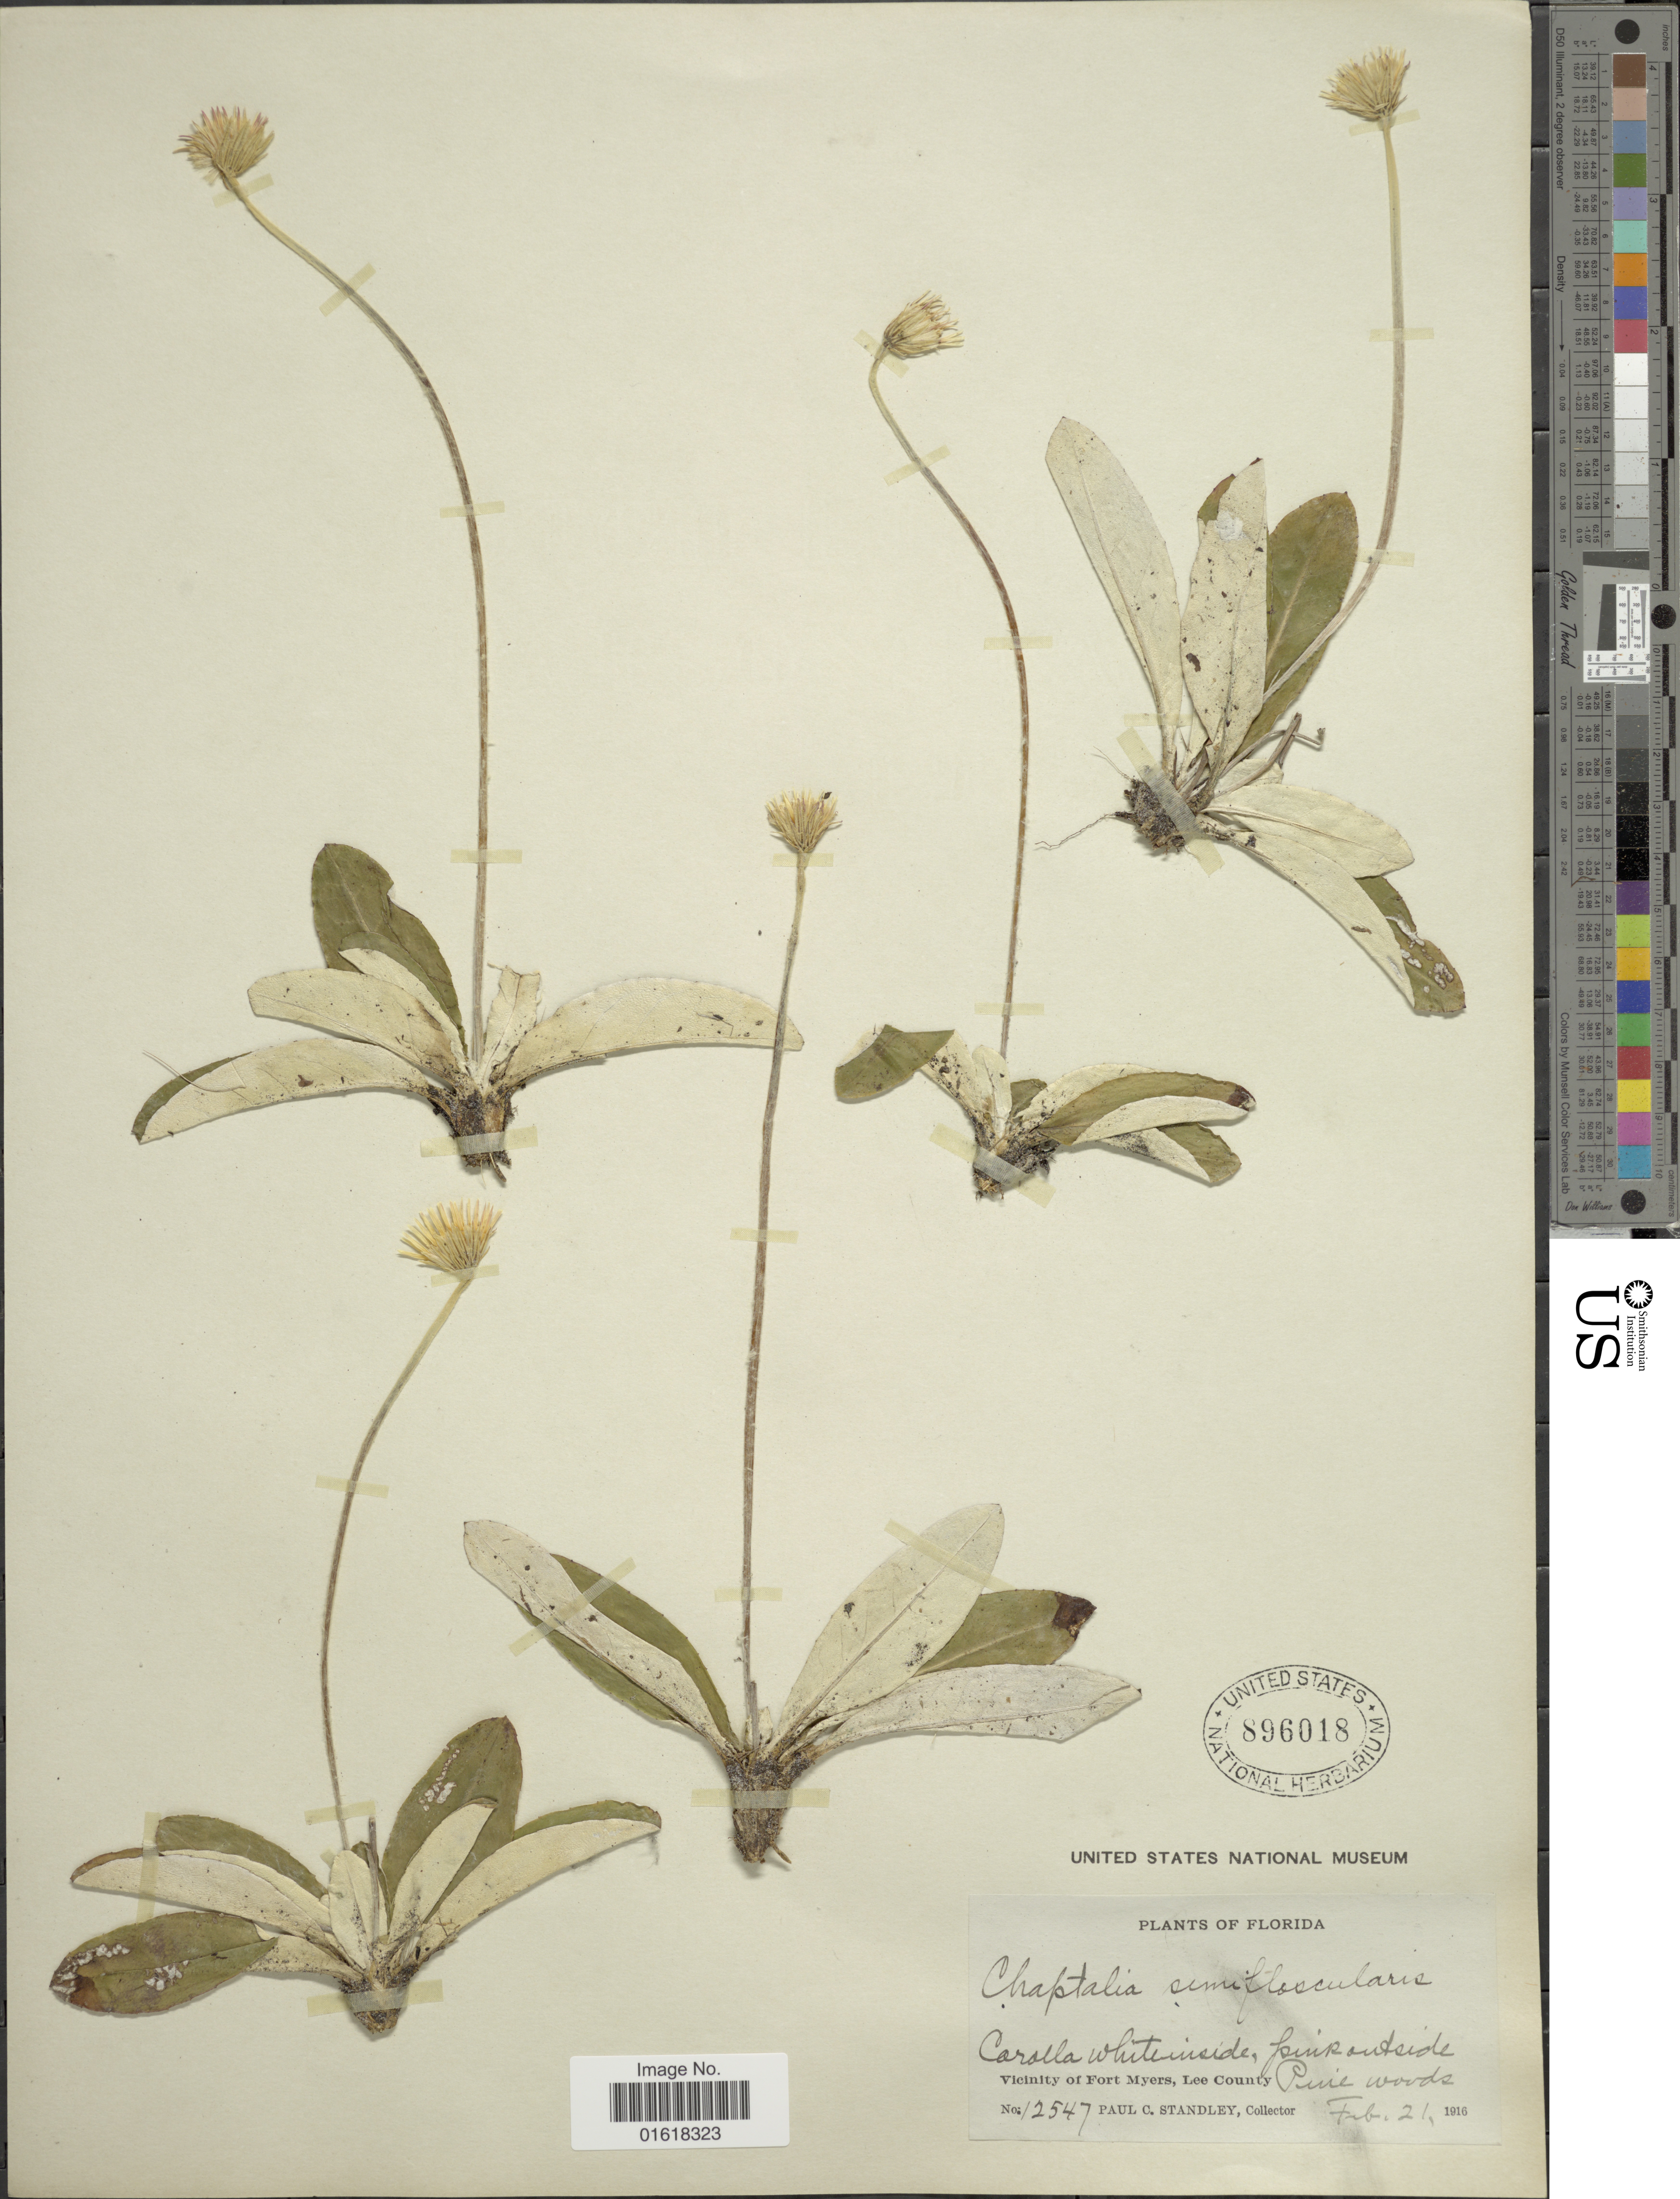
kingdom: Plantae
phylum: Tracheophyta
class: Magnoliopsida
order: Asterales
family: Asteraceae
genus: Chaptalia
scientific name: Chaptalia tomentosa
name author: Vent.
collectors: P. C. Standley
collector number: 12547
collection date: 1916-02-21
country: United States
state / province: Florida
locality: Vicinity of Fort Myers, Lee County. Pine woods.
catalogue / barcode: US 896018